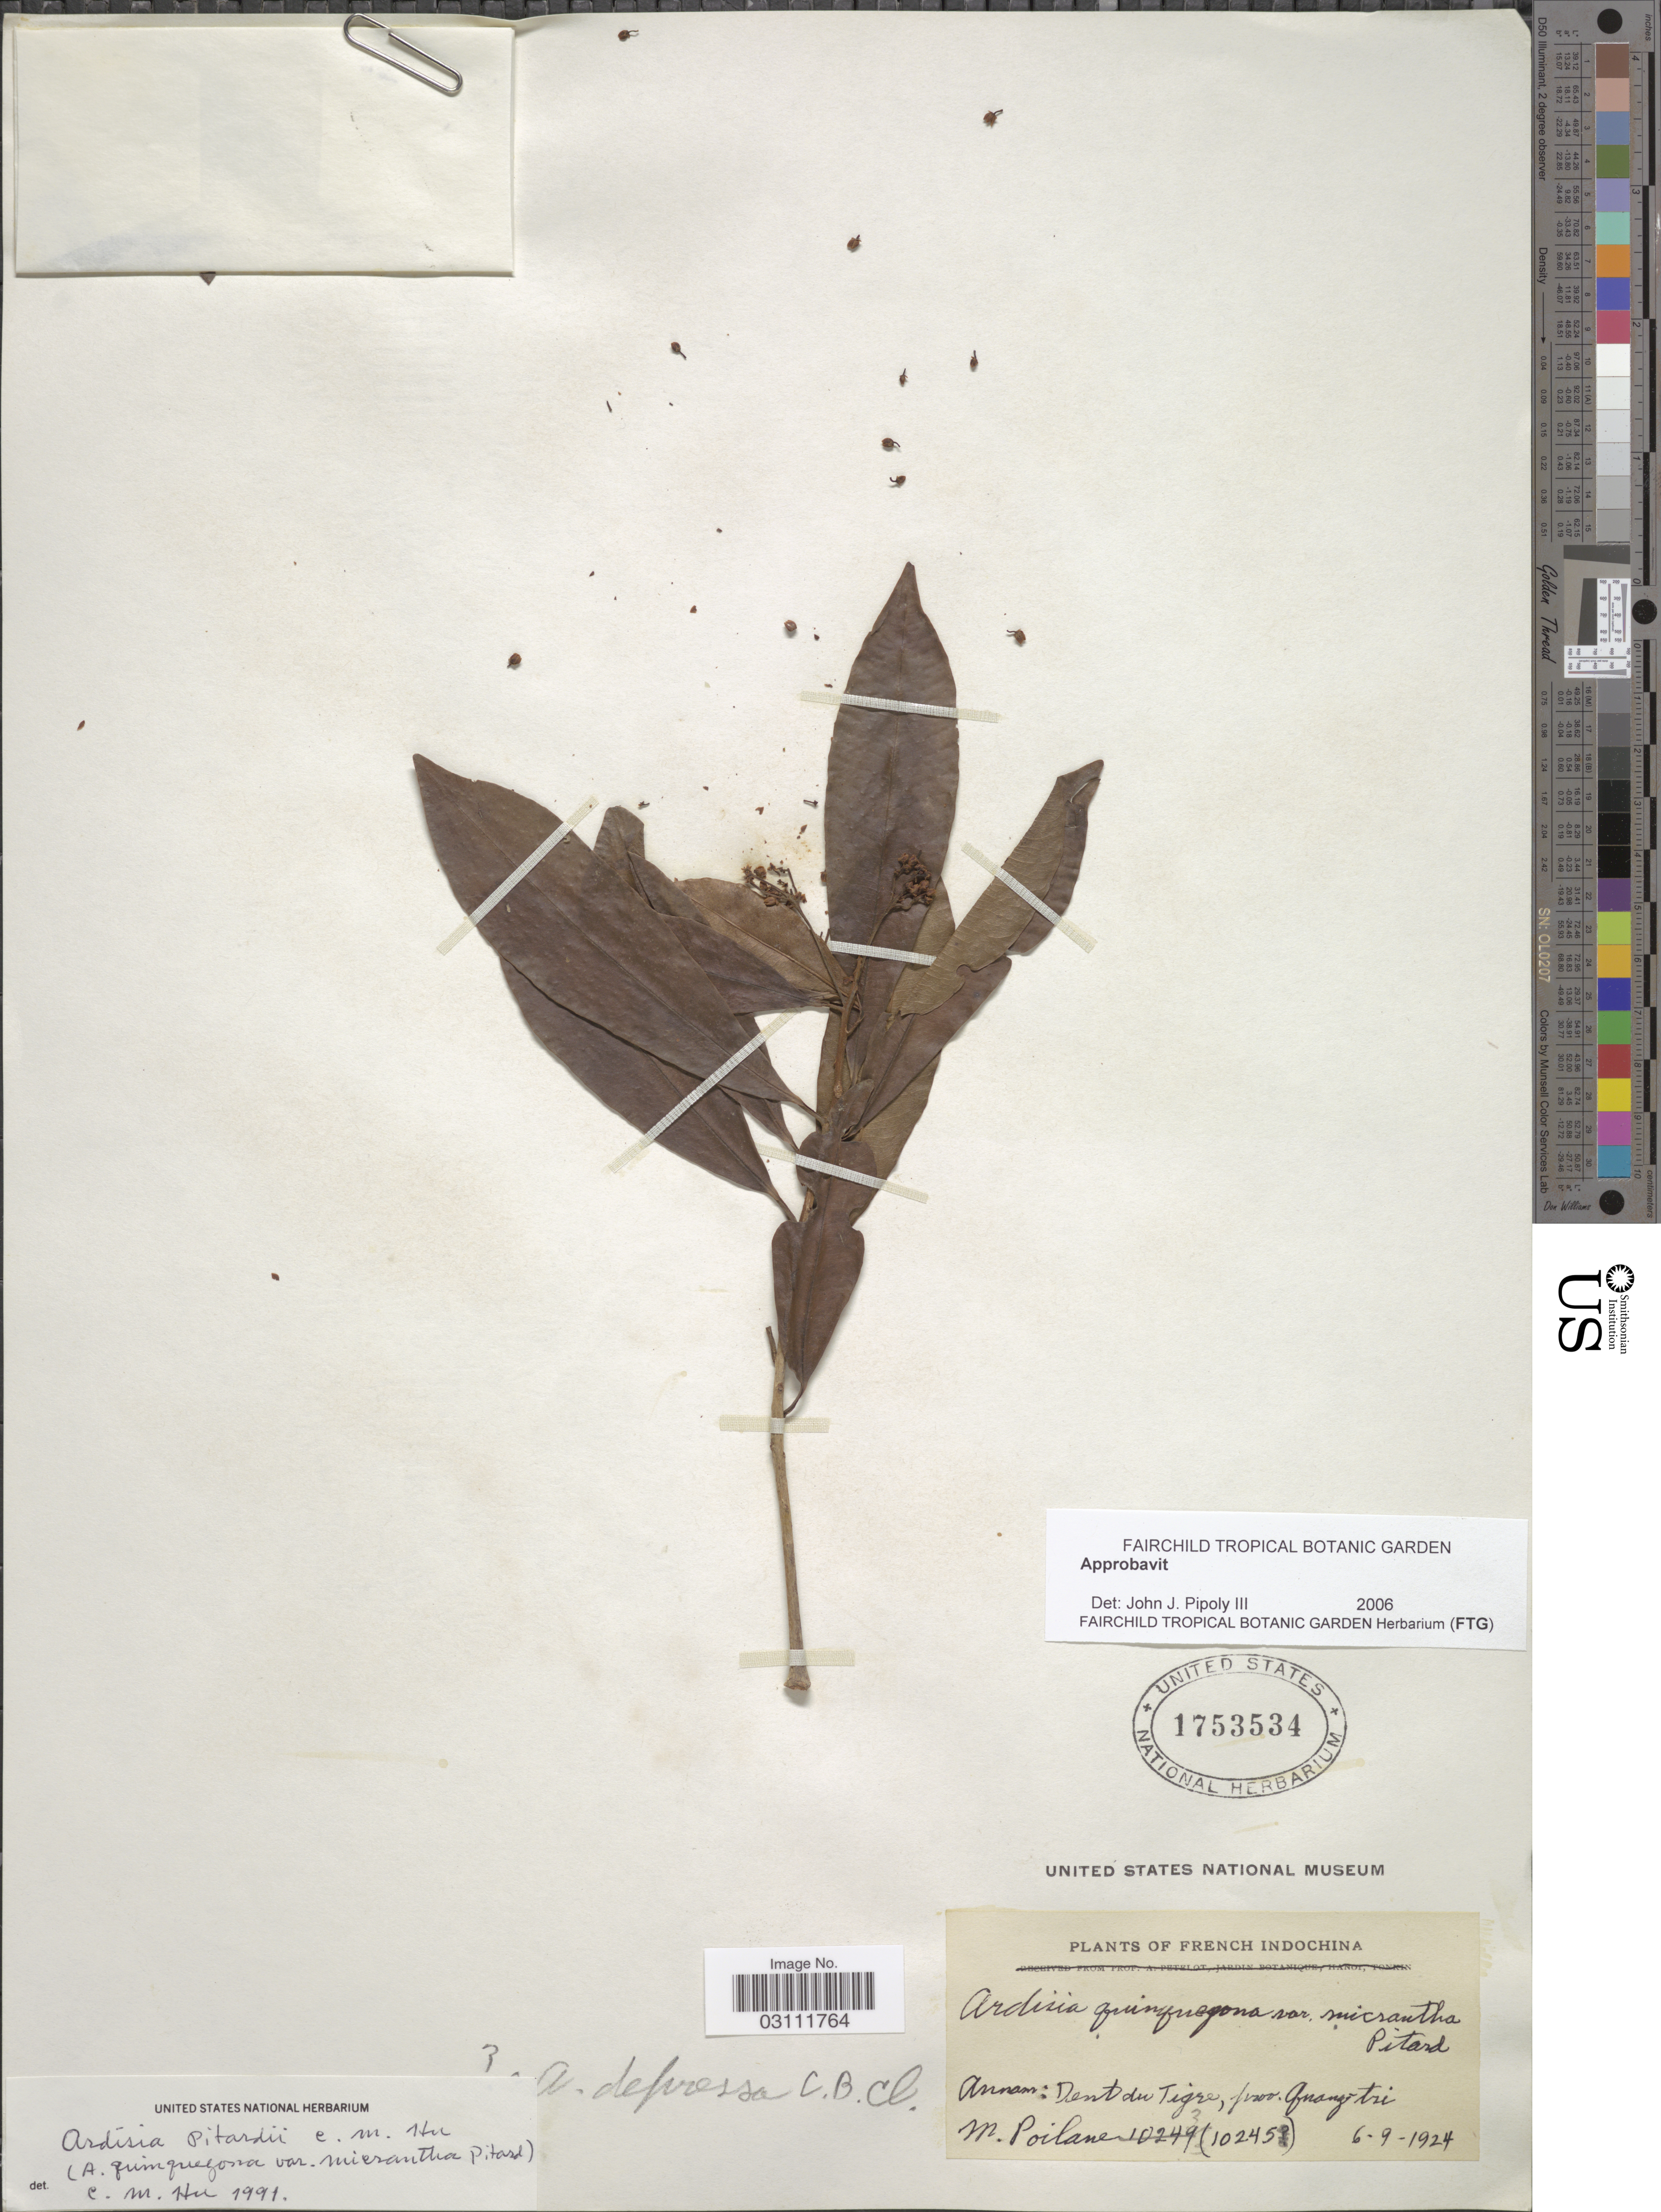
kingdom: Plantae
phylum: Tracheophyta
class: Magnoliopsida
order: Ericales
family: Primulaceae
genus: Ardisia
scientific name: Ardisia pitardii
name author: C.M. Hu & J.E. Vidal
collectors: M. Poilane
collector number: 10245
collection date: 1924-09-06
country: Vietnam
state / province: Quang Tri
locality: French Indochina, Annam: Dent du Tigre, prov. Quang tri.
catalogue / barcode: US 1753534